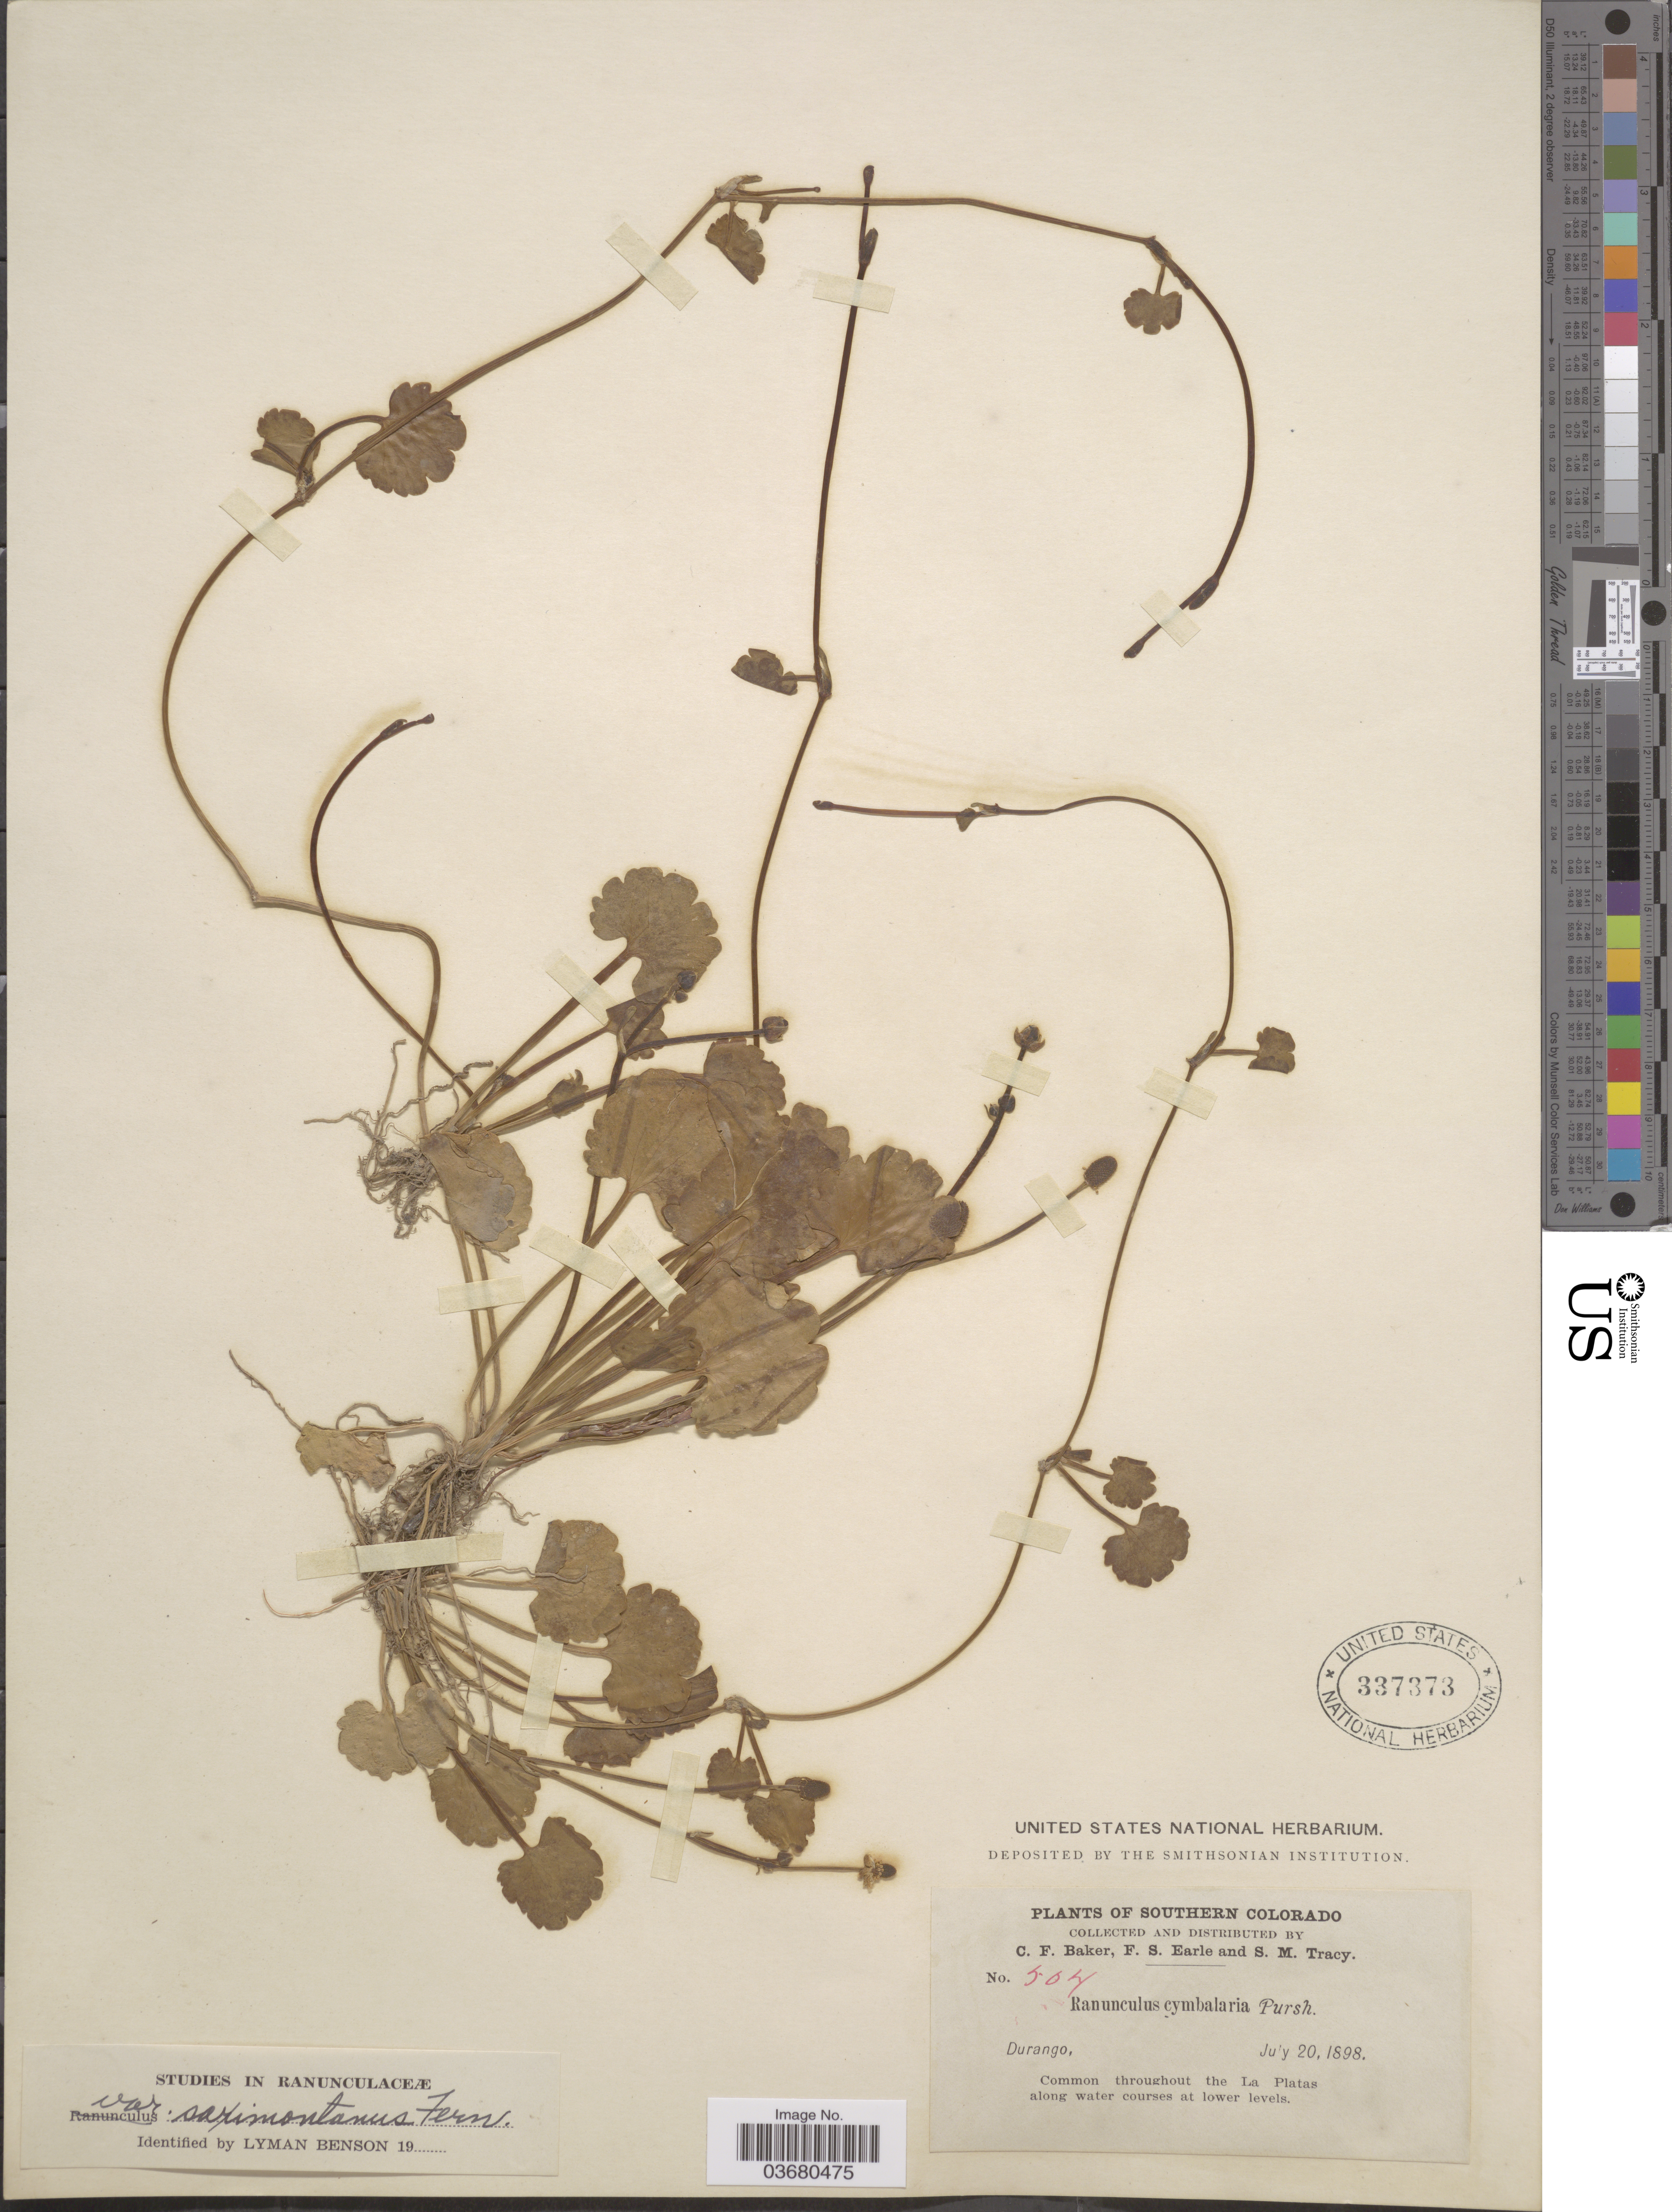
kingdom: Plantae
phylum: Tracheophyta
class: Magnoliopsida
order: Ranunculales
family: Ranunculaceae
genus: Halerpestes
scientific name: Halerpestes cymbalaria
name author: (Pursh) Greene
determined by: Strong, M. T., (US), Smithsonian Institution - National Museum of Natural History (UNITED STATES)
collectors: C. F. Baker, F. S. Earle & S. M. Tracy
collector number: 504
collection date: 1898-07-20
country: United States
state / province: Colorado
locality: Southern Colorado. Durango. Throughout the La Platas along water courses at lower levels.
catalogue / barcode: US 337373